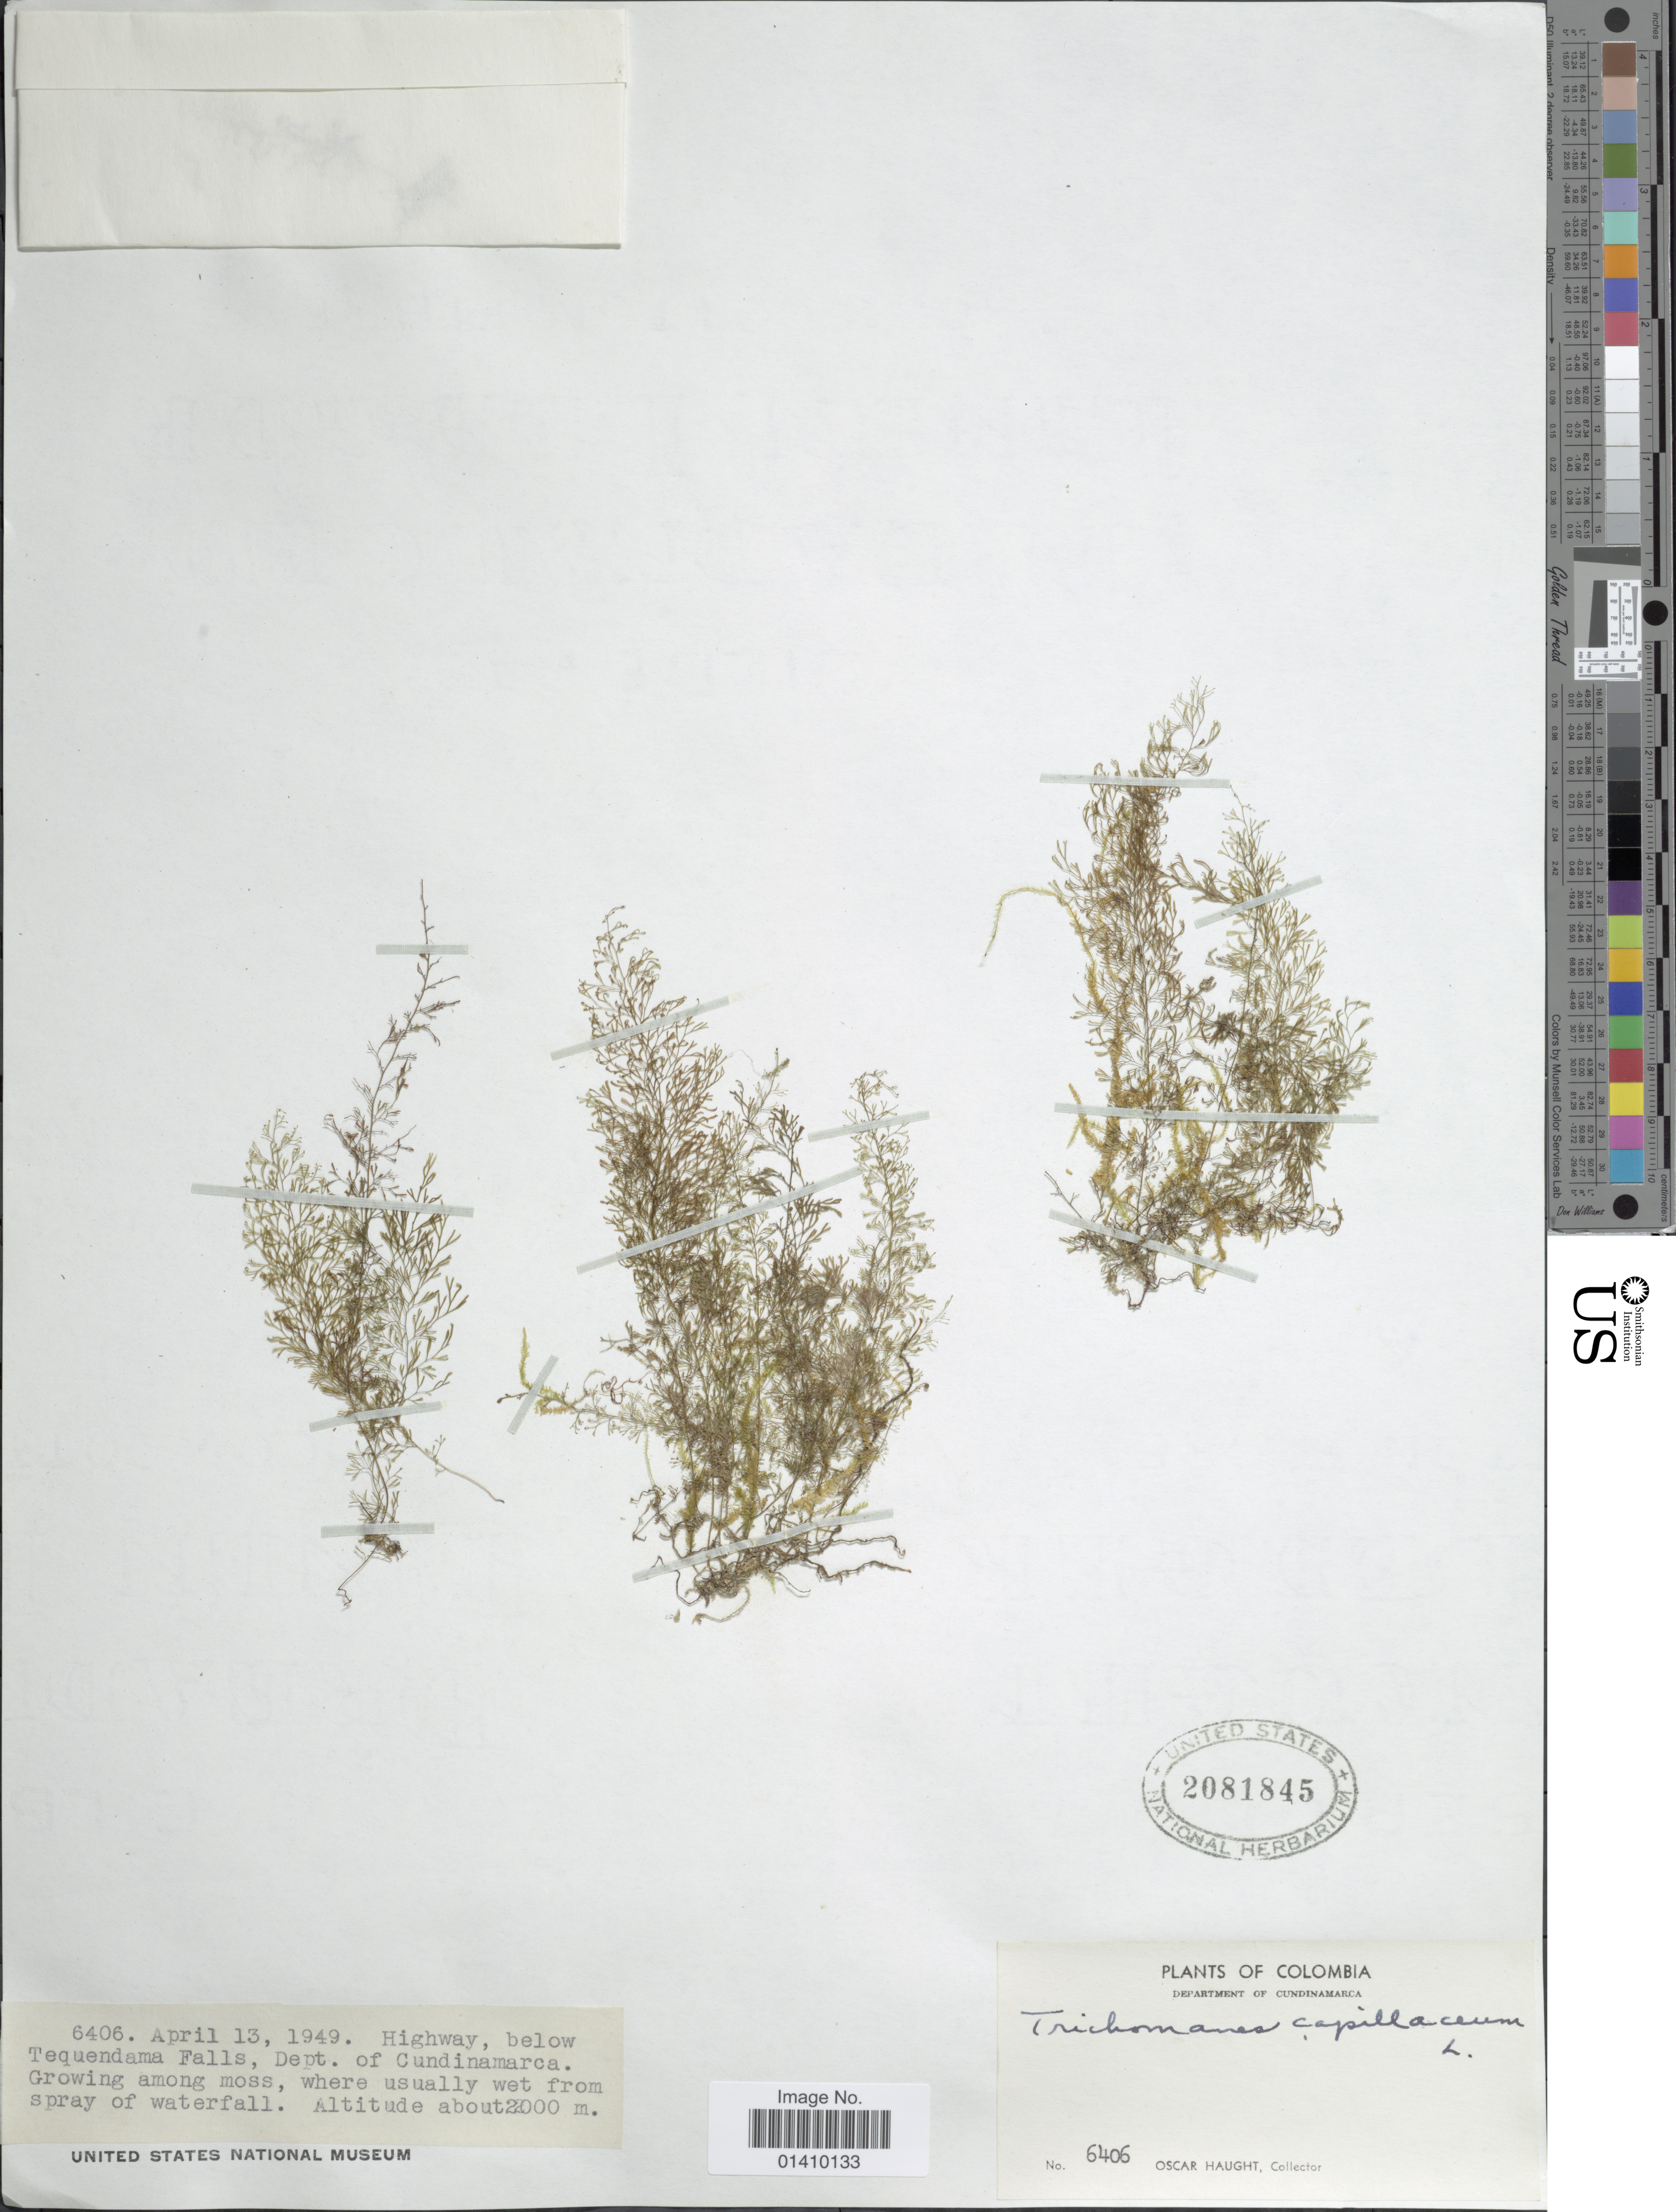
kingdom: Plantae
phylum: Tracheophyta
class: Polypodiopsida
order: Hymenophyllales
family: Hymenophyllaceae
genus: Polyphlebium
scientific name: Polyphlebium capillaceum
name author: (L.) Ebihara & Dubuisson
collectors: O. L. Haught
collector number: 6406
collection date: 1949-04-13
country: Colombia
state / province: Cundinamarca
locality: Department of Cundinamarca, Highway, below Tequendama Falls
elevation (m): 2000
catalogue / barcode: US 2081845